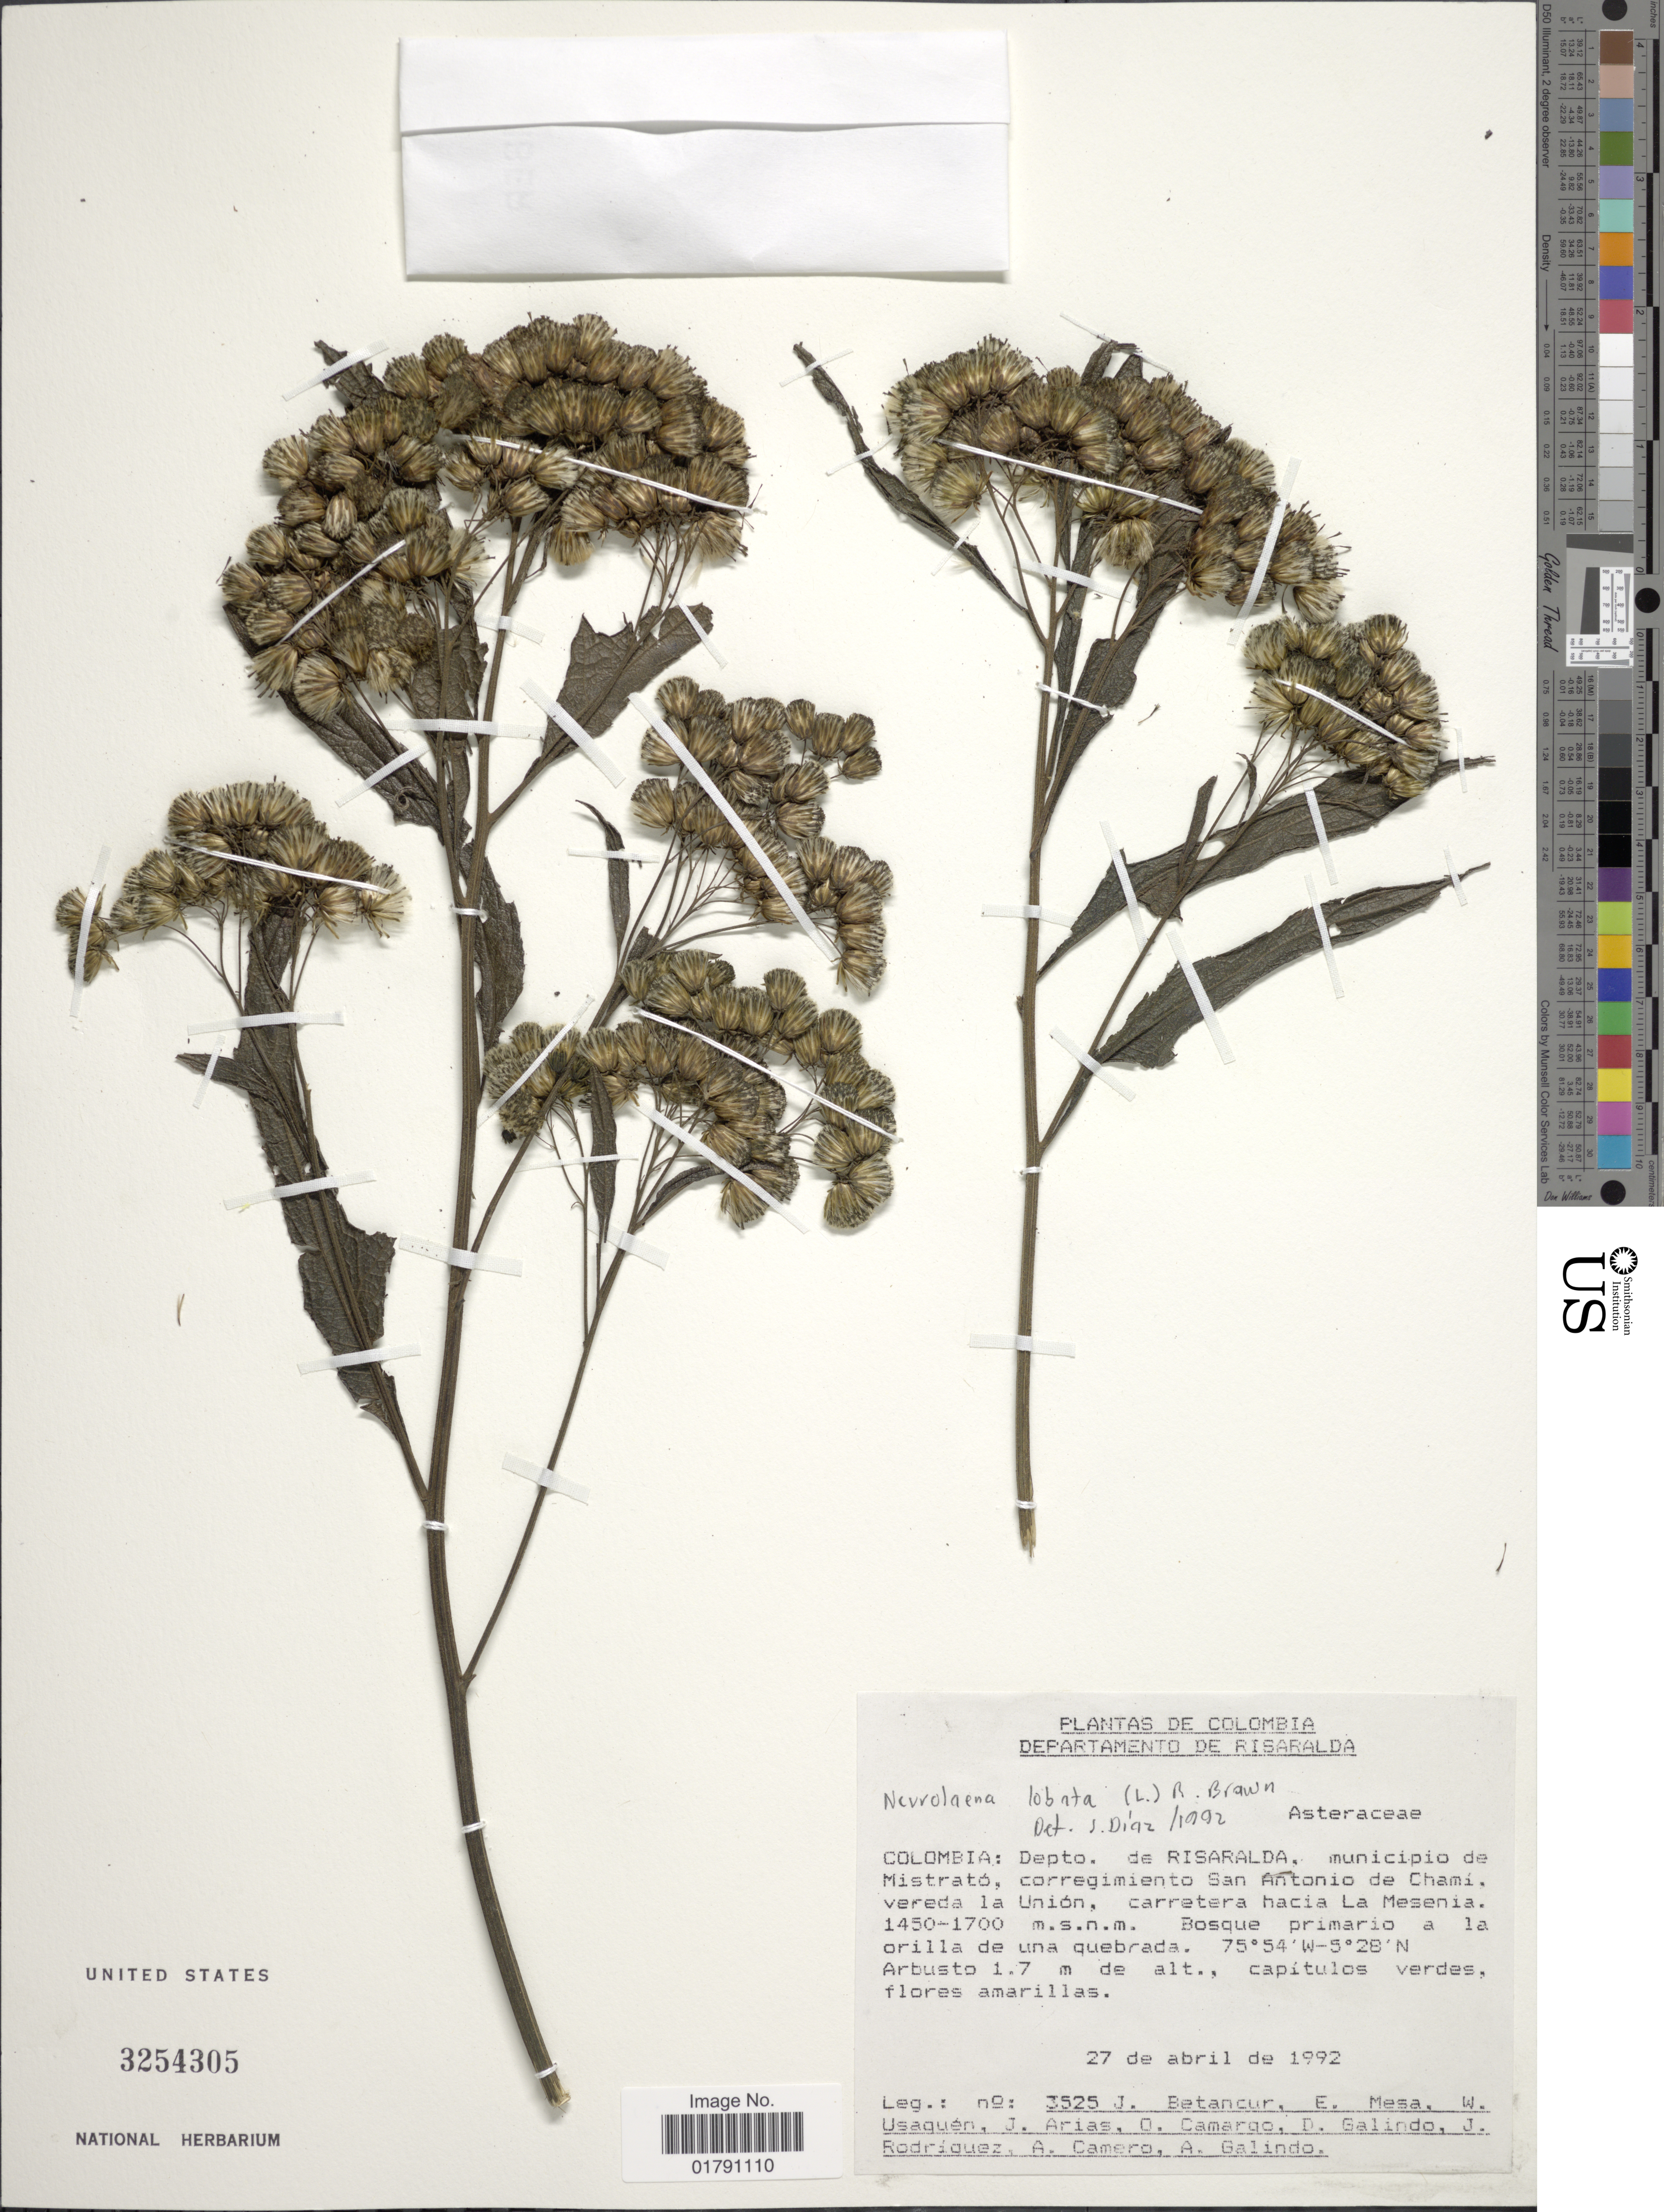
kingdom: Plantae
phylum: Tracheophyta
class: Magnoliopsida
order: Asterales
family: Asteraceae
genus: Neurolaena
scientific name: Neurolaena lobata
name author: (L.) R. Br. ex Cass.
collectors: J. Betancur, E. Mesa, W. Usaquen, J. Arias & et al.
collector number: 3525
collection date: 1992-04-27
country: Colombia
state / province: Risaralda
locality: Municipio de Mistrato, corregimiento San Antonio de Chami, vereda la Union, carretera hacia La Mesenia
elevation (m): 1450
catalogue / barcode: US 3254305